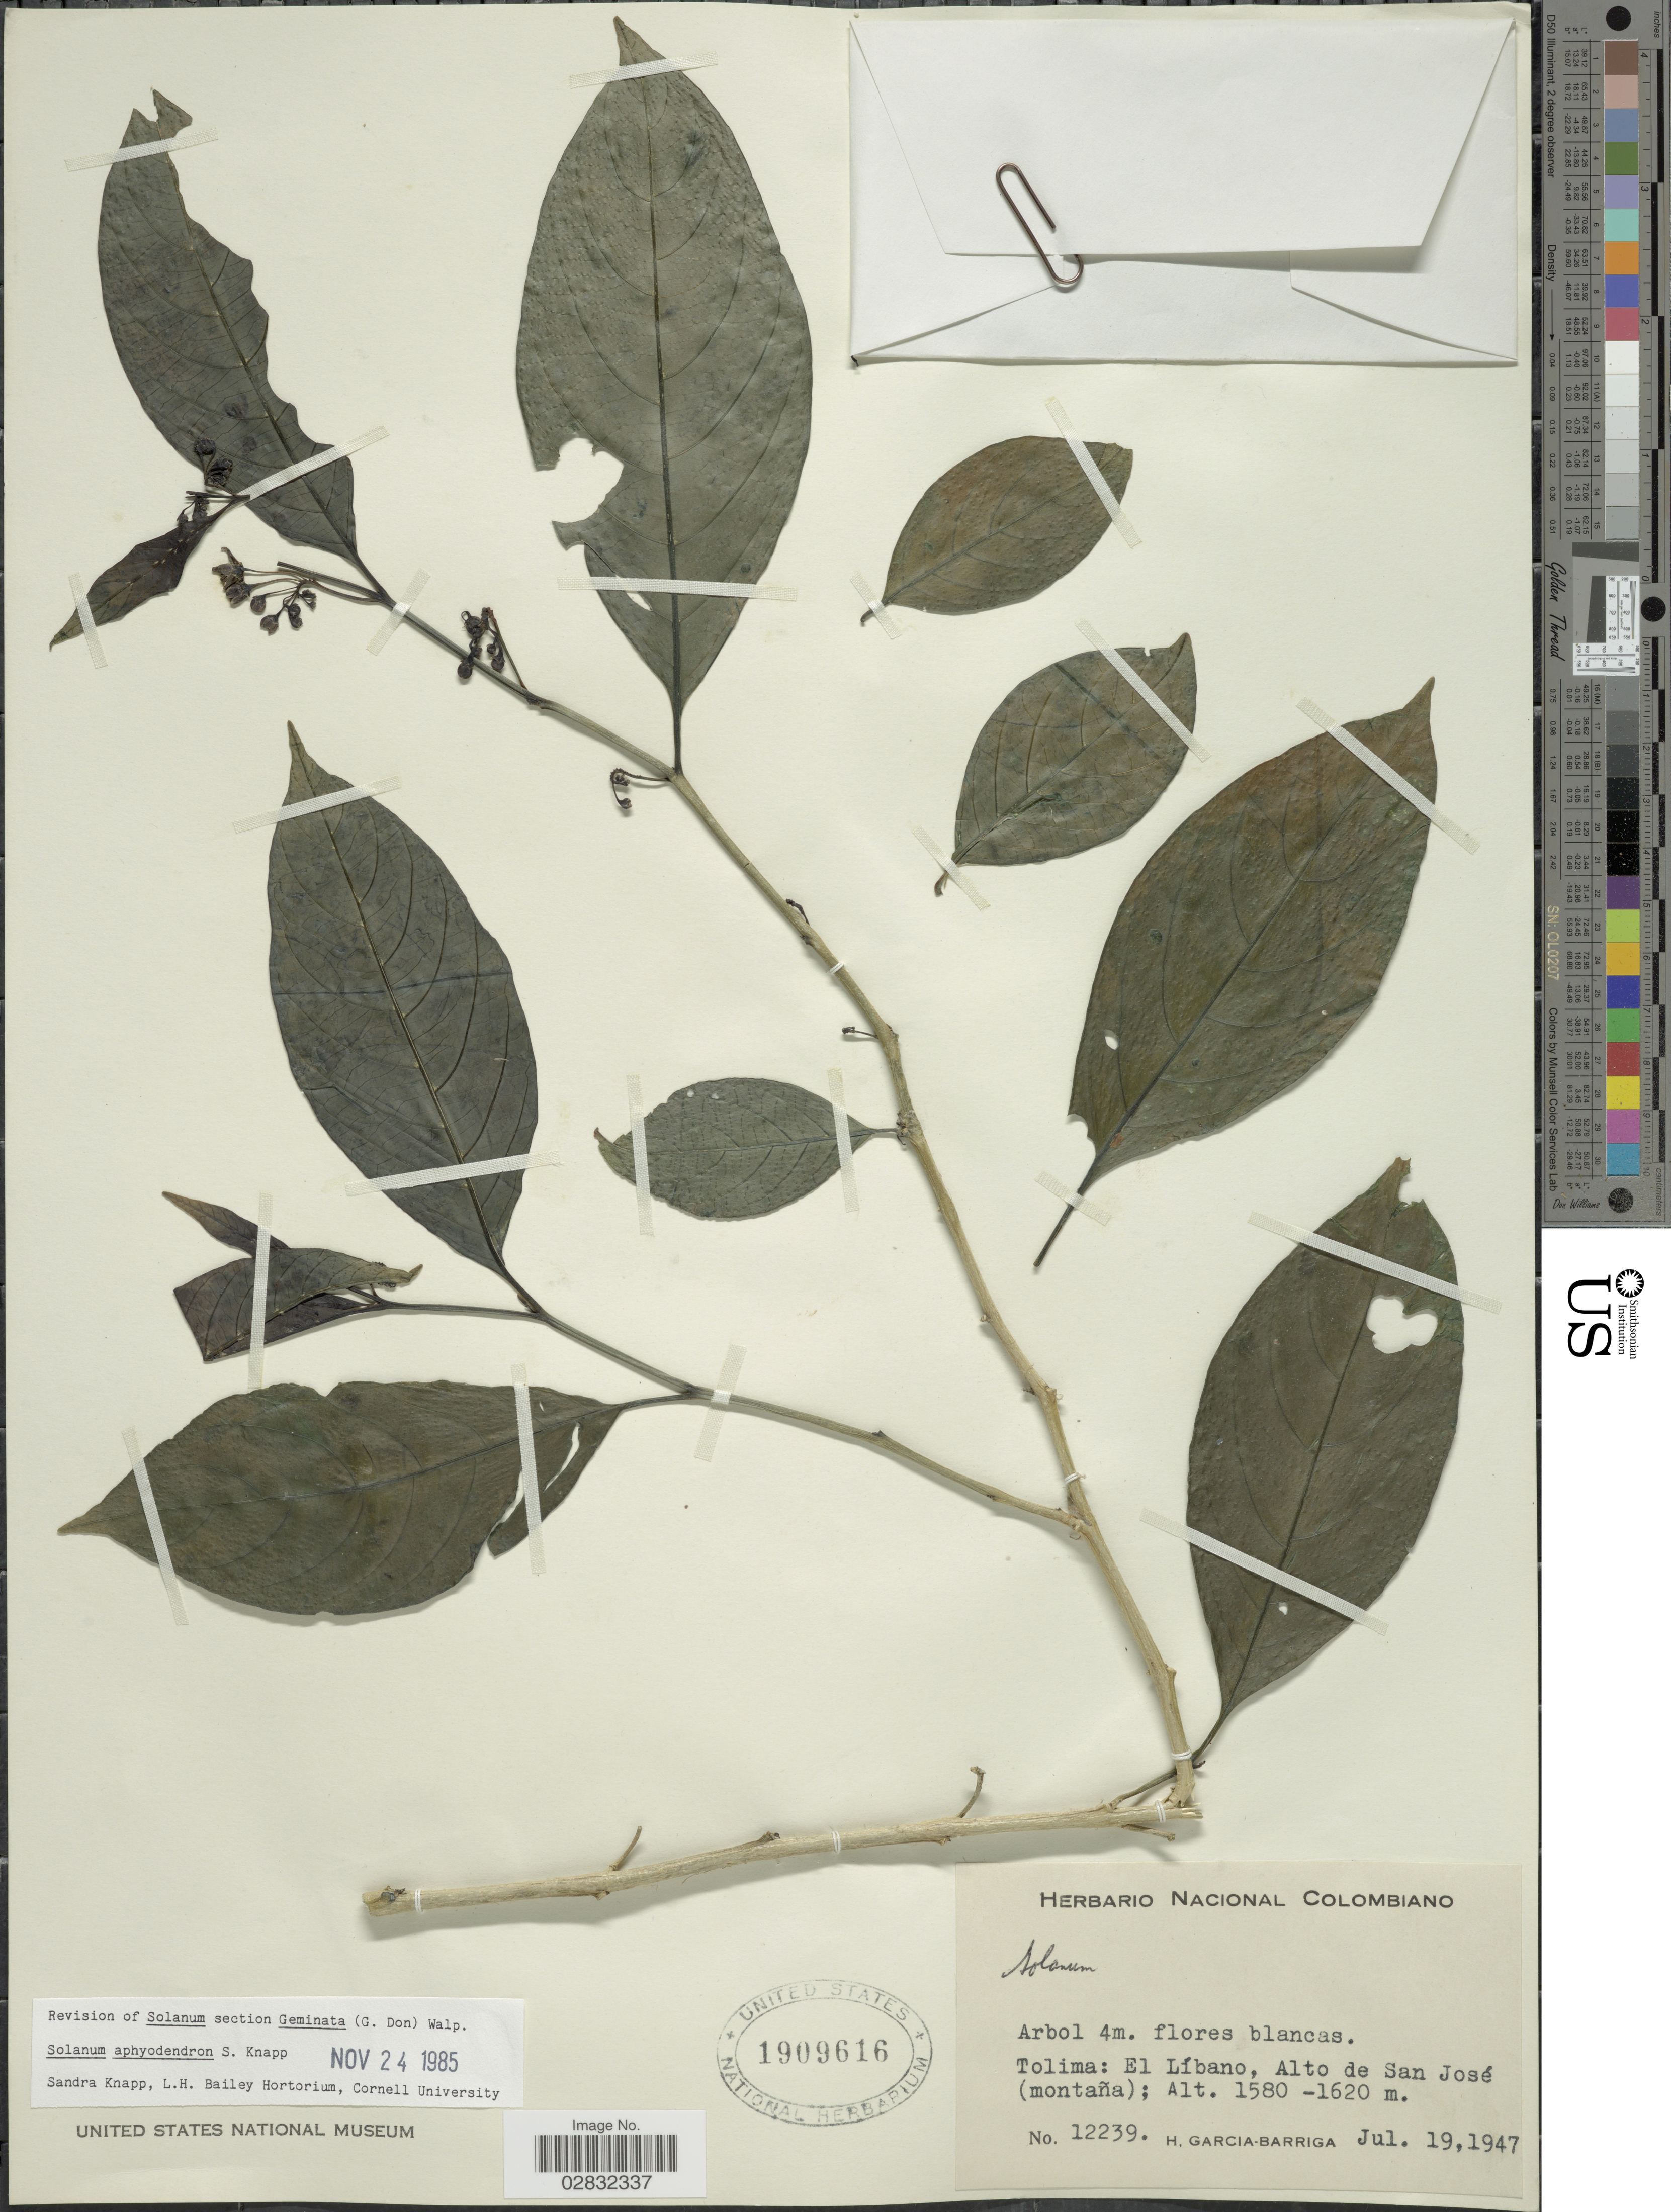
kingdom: Plantae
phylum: Tracheophyta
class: Magnoliopsida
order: Solanales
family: Solanaceae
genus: Solanum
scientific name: Solanum aphyodendron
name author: S. Knapp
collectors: H. García Barriga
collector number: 12239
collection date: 1947-07-19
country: Colombia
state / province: Tolima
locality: Tolima: El Líbano, Alto de San José (montaña).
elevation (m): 1580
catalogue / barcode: US 1909616